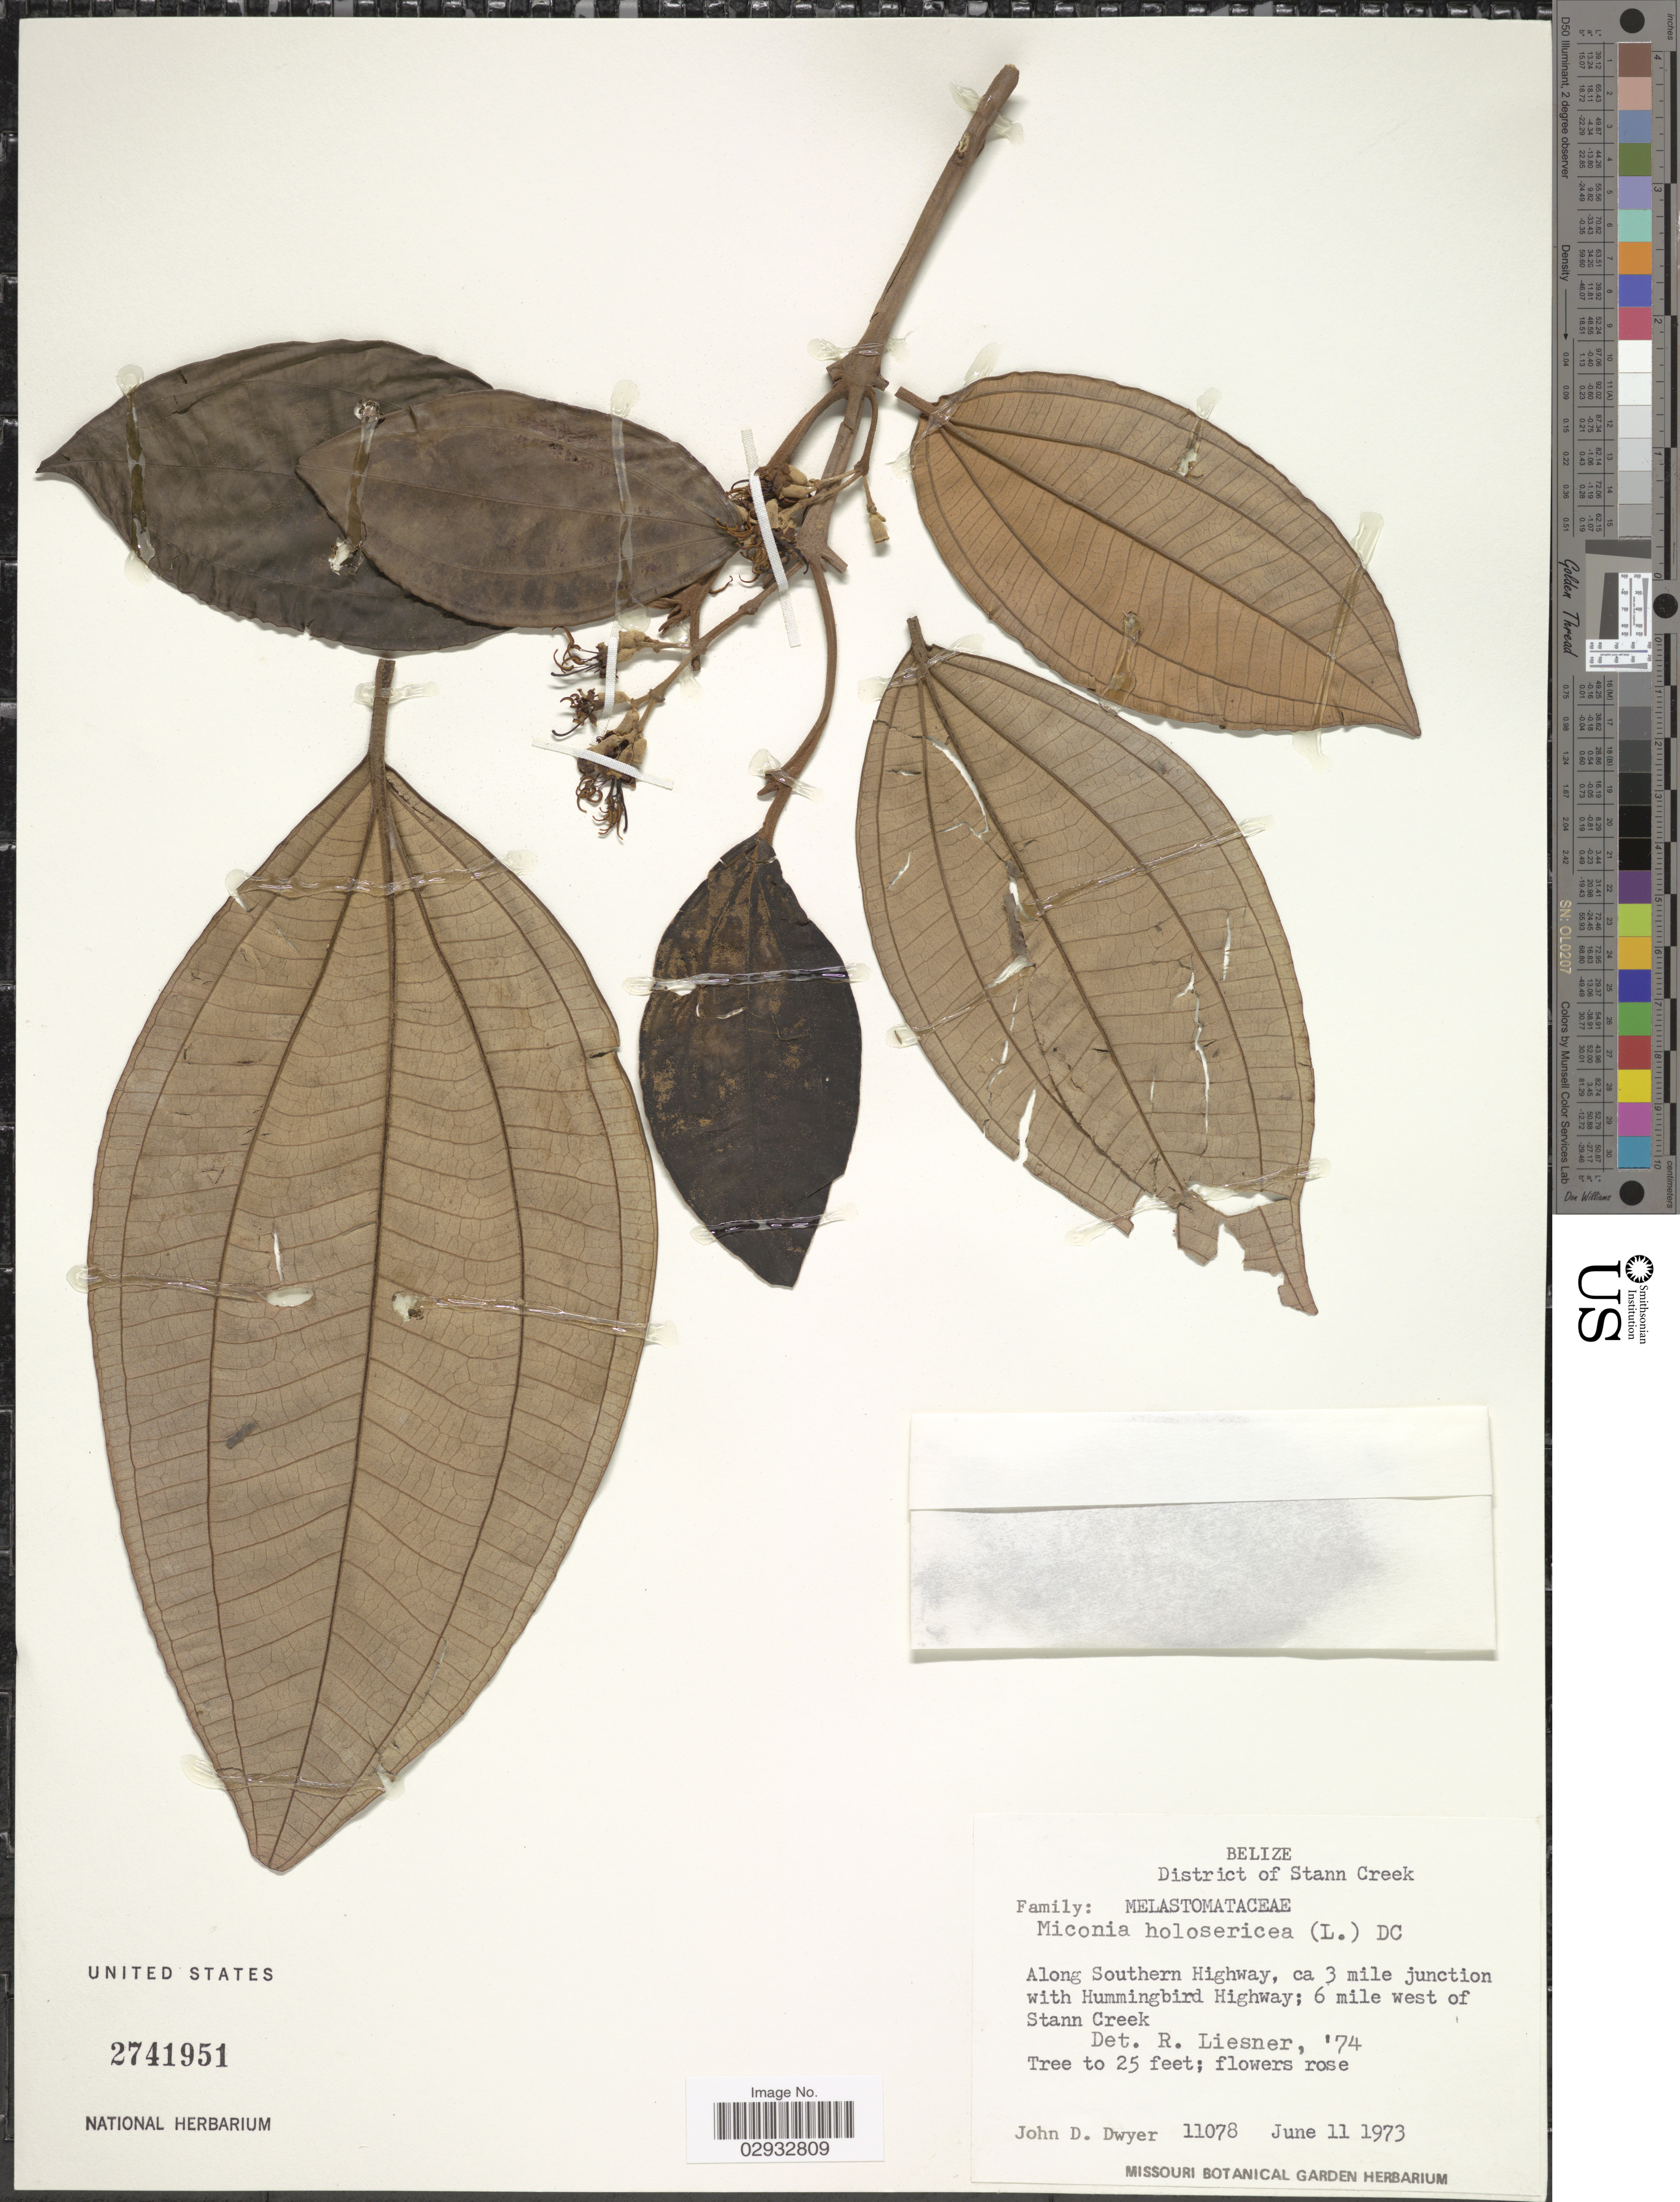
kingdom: Plantae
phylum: Tracheophyta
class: Magnoliopsida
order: Myrtales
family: Melastomataceae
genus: Miconia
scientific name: Miconia holosericea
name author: (L.) DC.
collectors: J. D. Dwyer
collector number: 11078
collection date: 1973-06-11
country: Belize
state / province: Stann Creek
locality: District of Stann Creek. Along Southern Highway, ca 3 mile junction with Hummingbird Highway; 6 mile west of Stann Creek.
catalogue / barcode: US 2741951